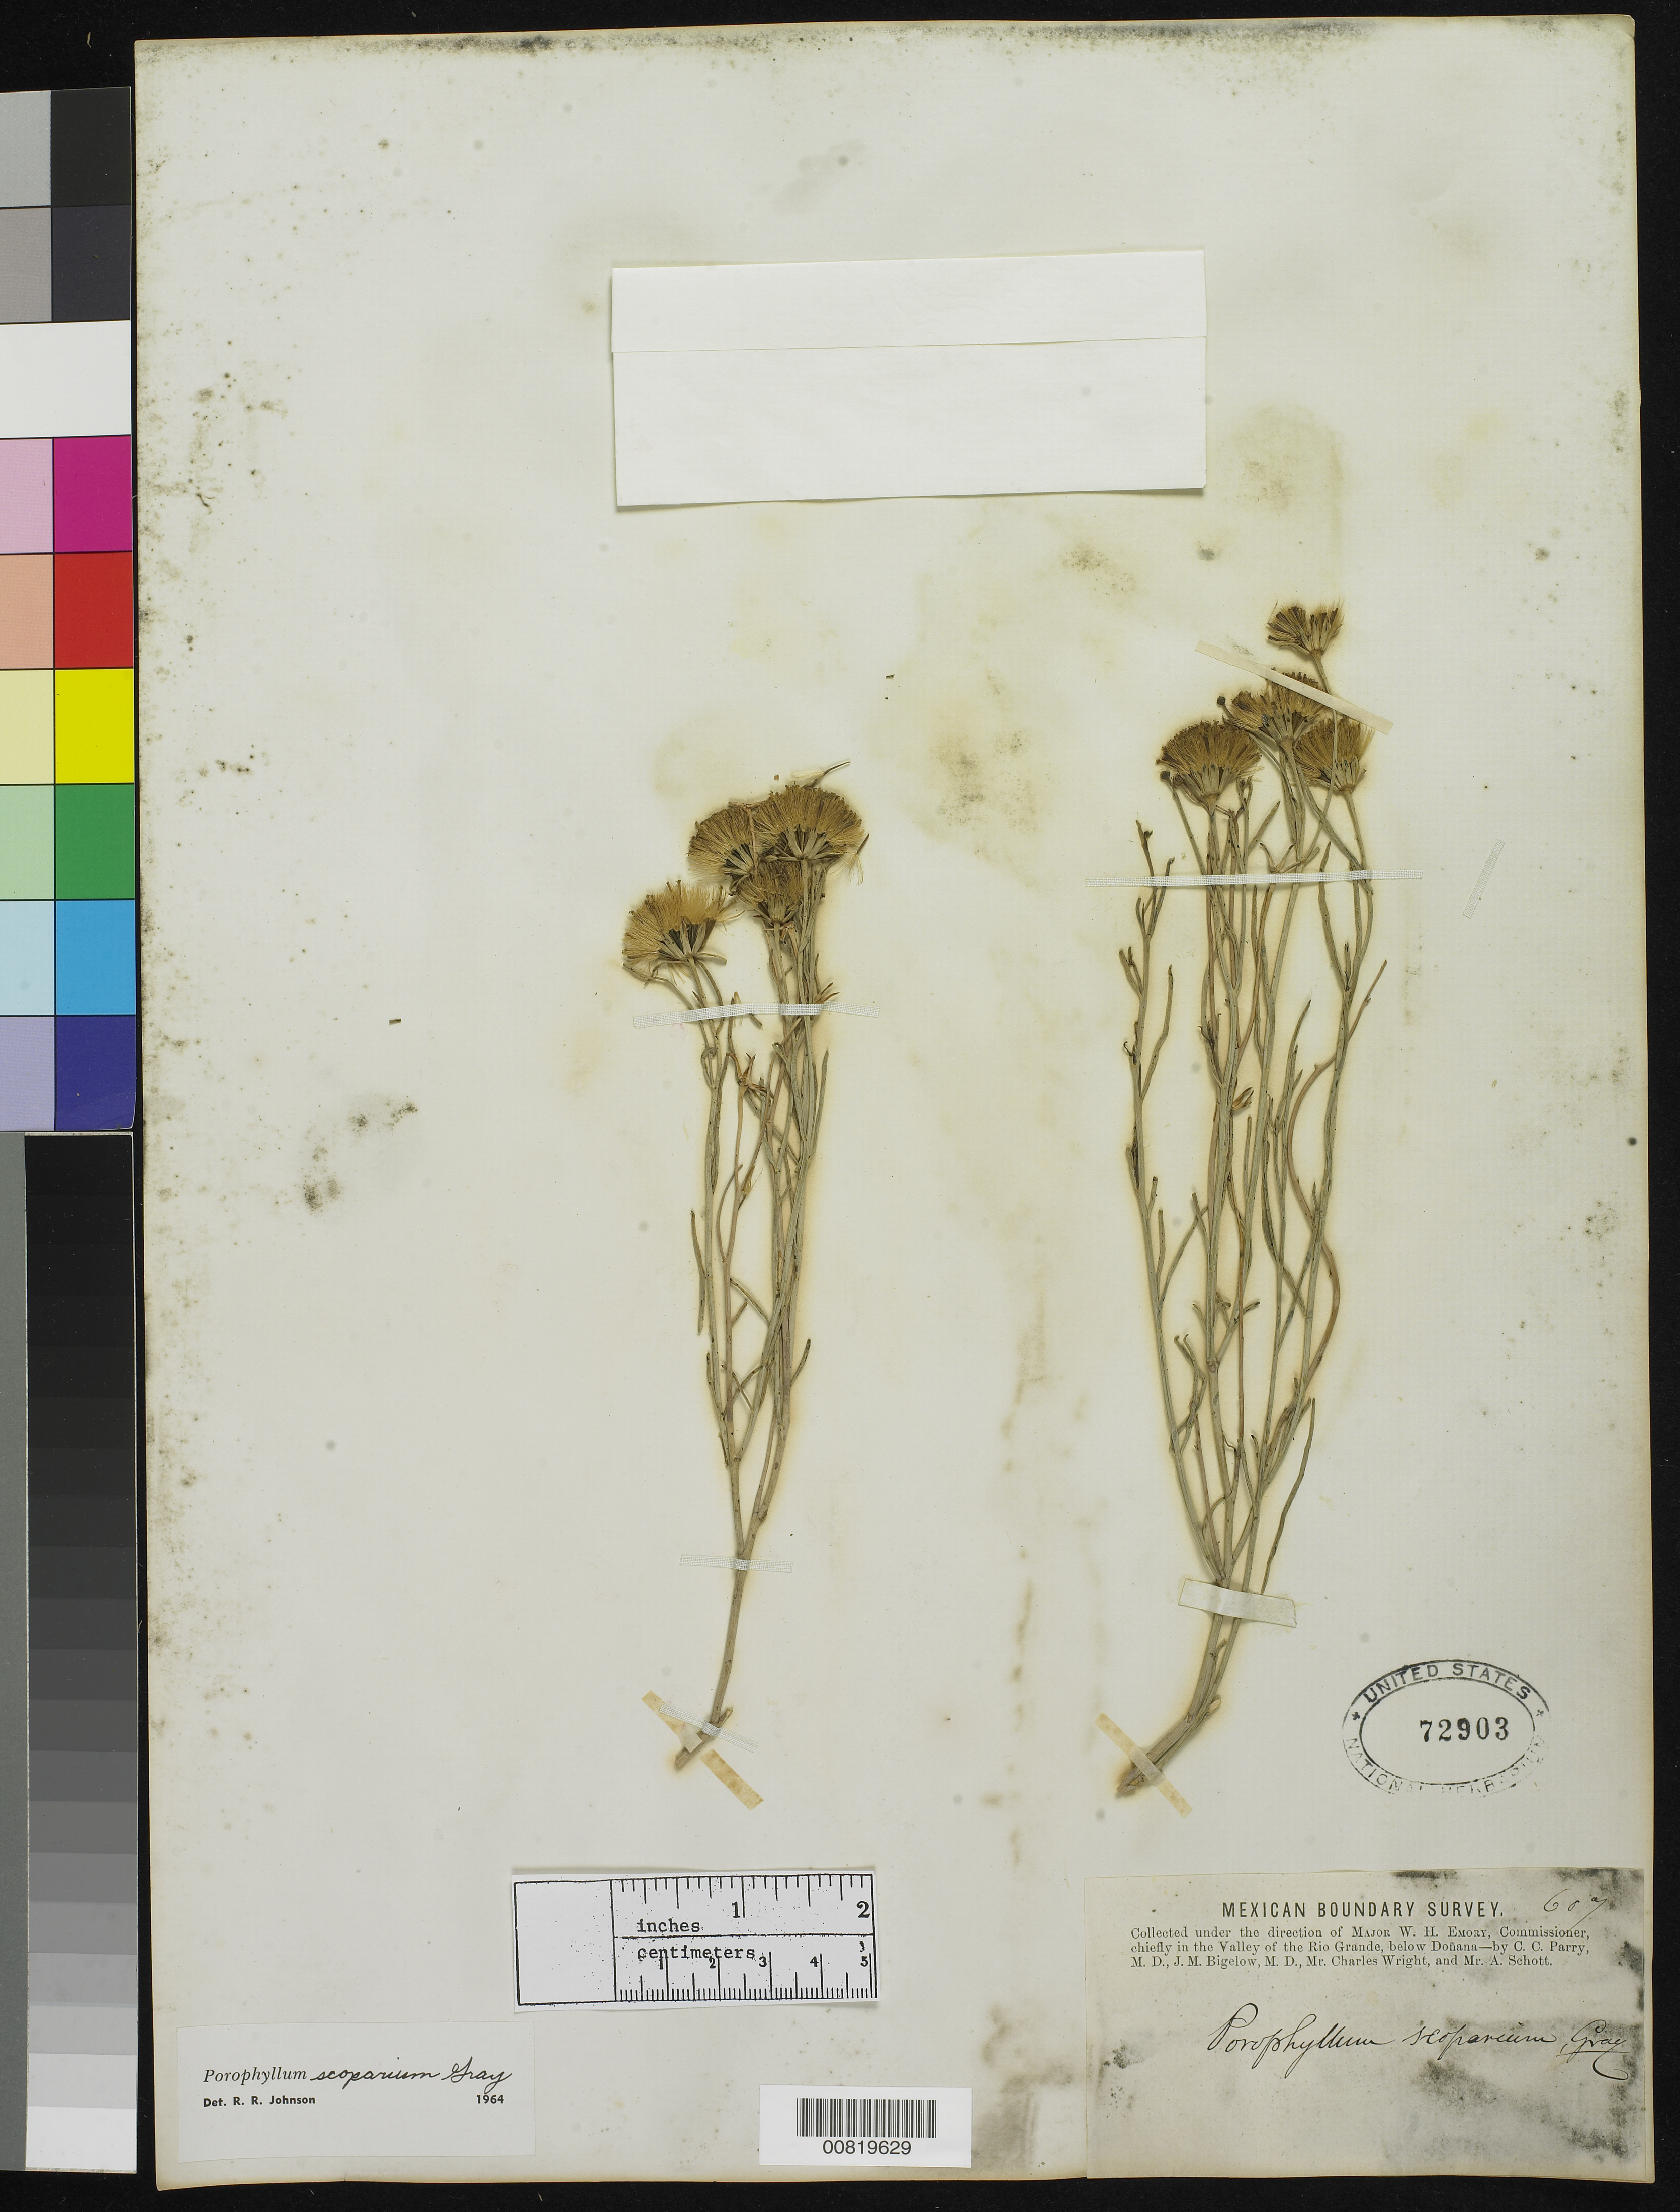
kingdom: Plantae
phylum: Tracheophyta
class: Magnoliopsida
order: Asterales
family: Asteraceae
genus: Porophyllum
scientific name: Porophyllum scoparium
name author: A. Gray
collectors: C. C. Parry, J. M. Bigelow, C. Wright & A. C. V. Schott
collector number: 607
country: United States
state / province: New Mexico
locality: Valley of the Rio Grande, below Doñana, New Mexico.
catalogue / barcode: US 72903